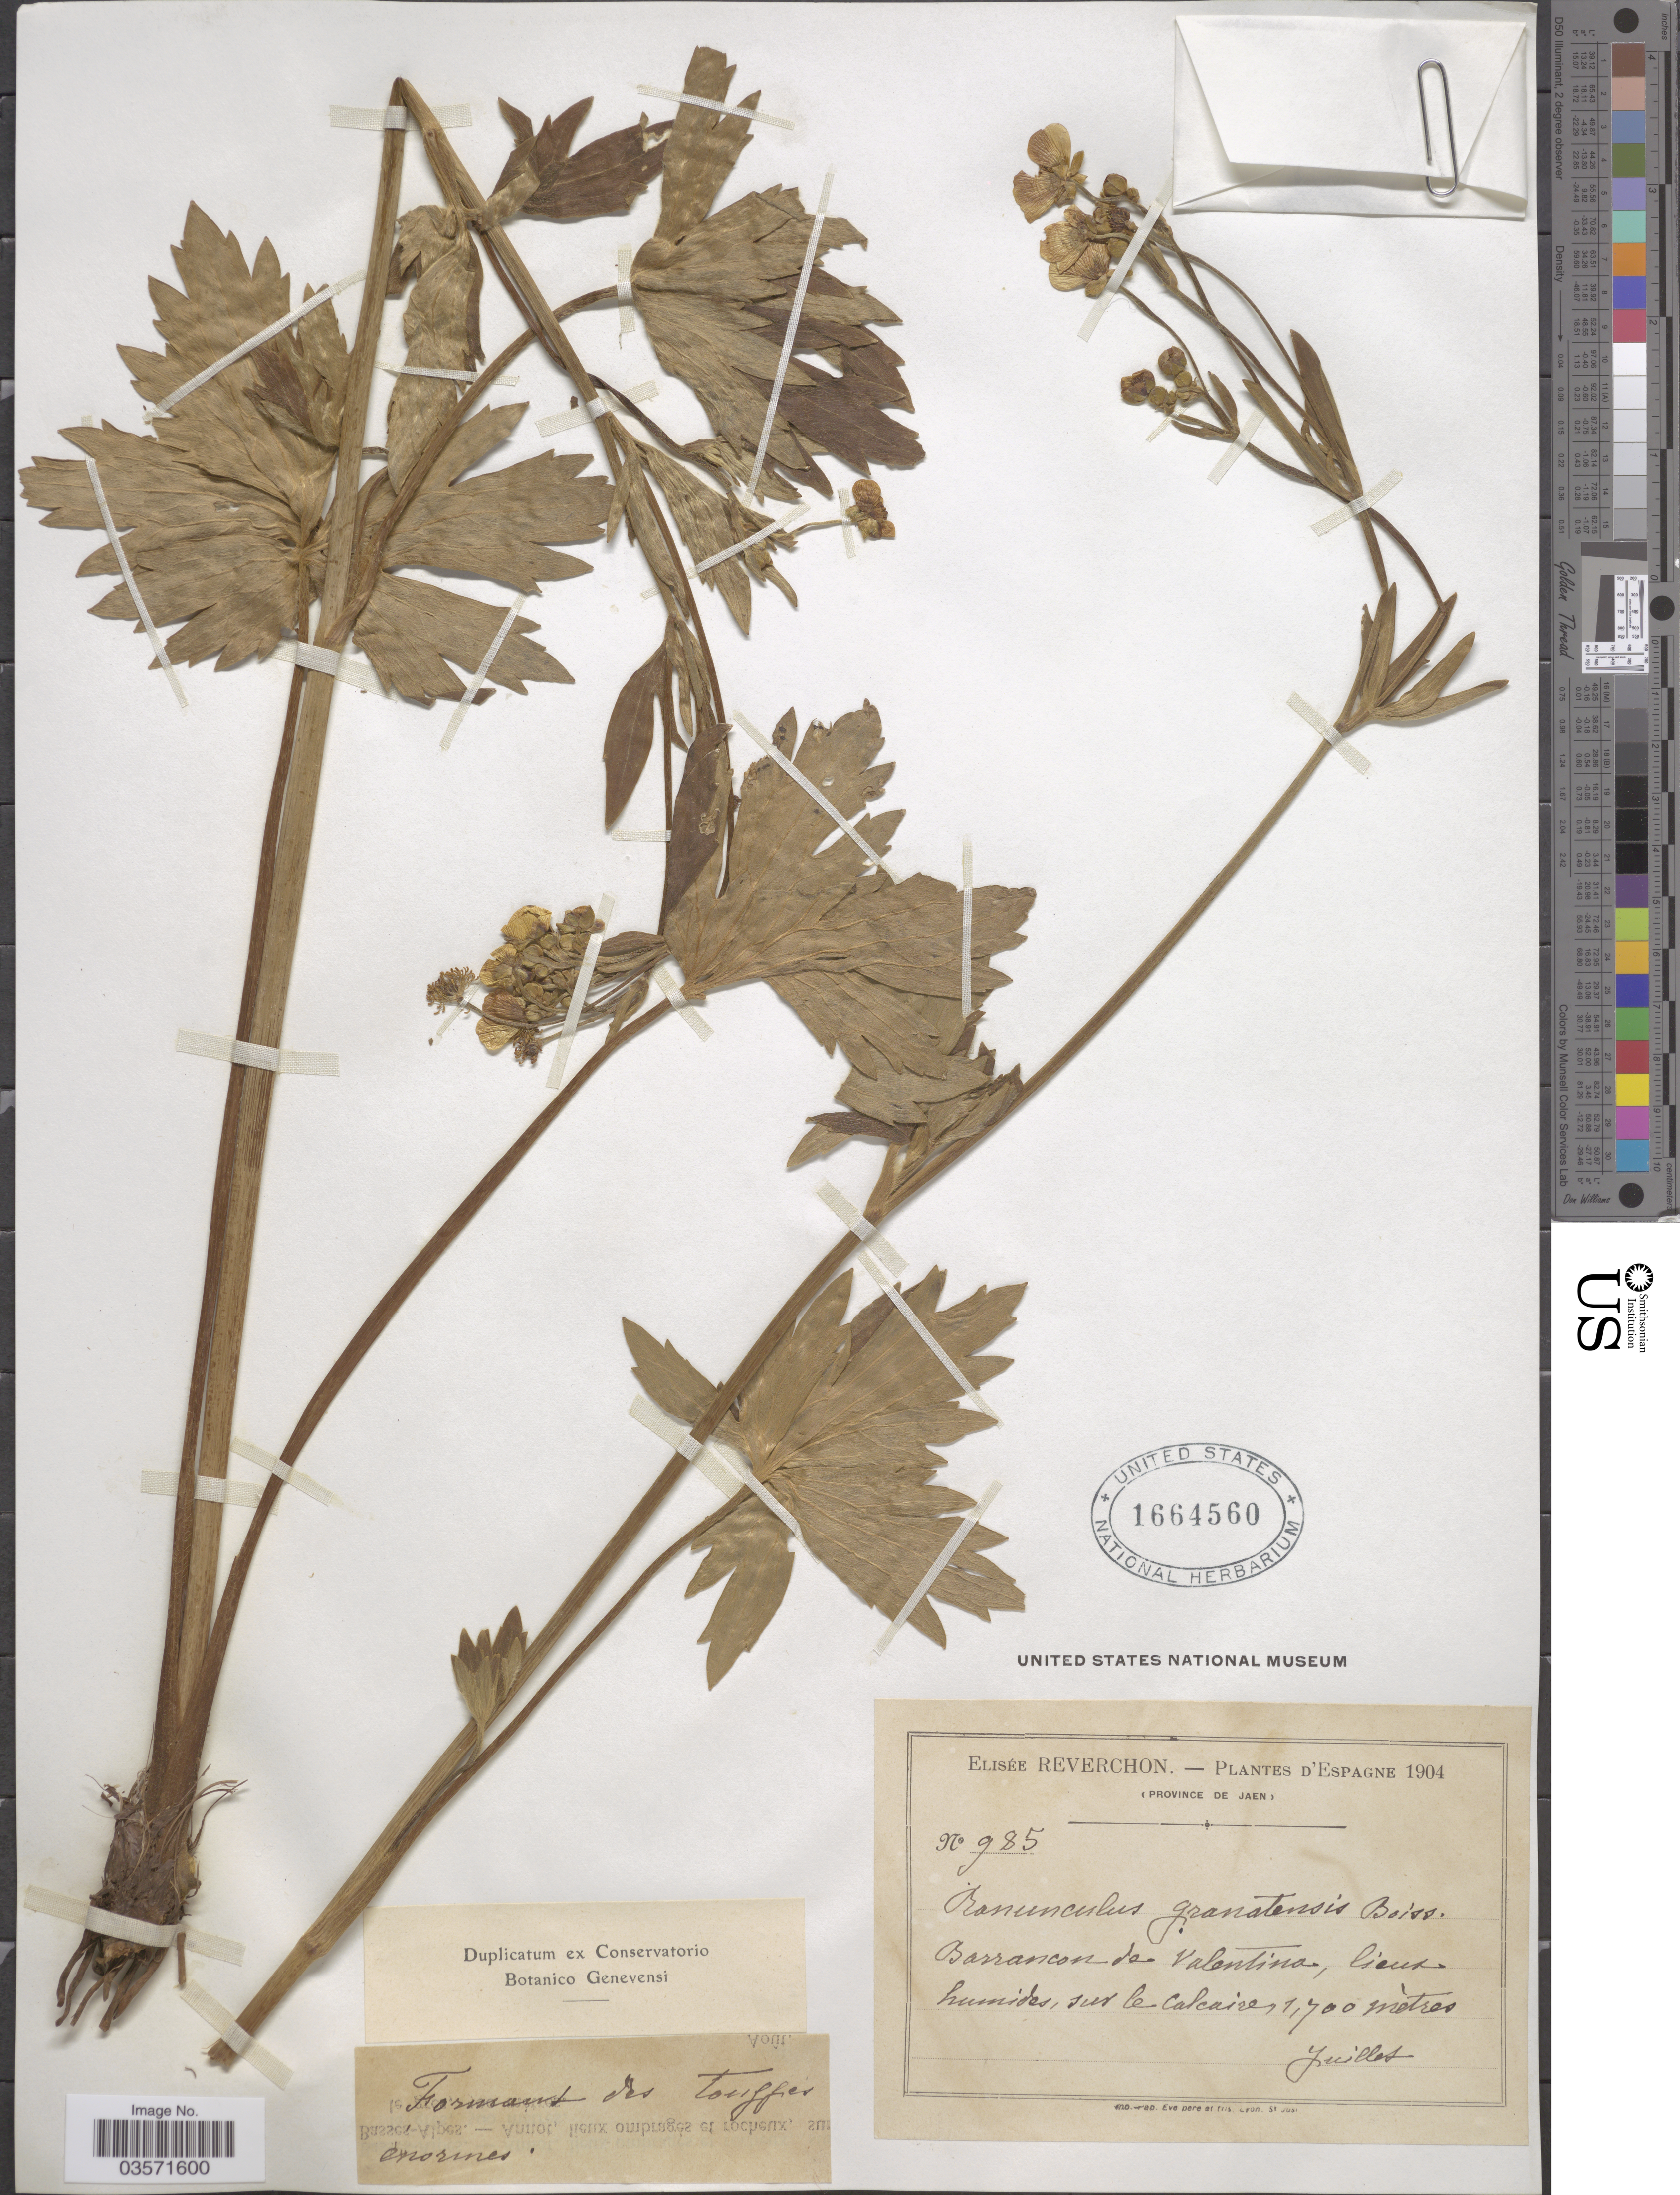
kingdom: Plantae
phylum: Tracheophyta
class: Magnoliopsida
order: Ranunculales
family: Ranunculaceae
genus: Ranunculus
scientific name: Ranunculus granatensis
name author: Boiss.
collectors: E. Reverchon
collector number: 985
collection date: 1904-07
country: Spain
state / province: Andalucia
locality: Barrancon de Valentino, lieux humides, sur le calcaires. Province de Jaen, Espagne.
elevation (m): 1700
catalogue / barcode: US 1664560